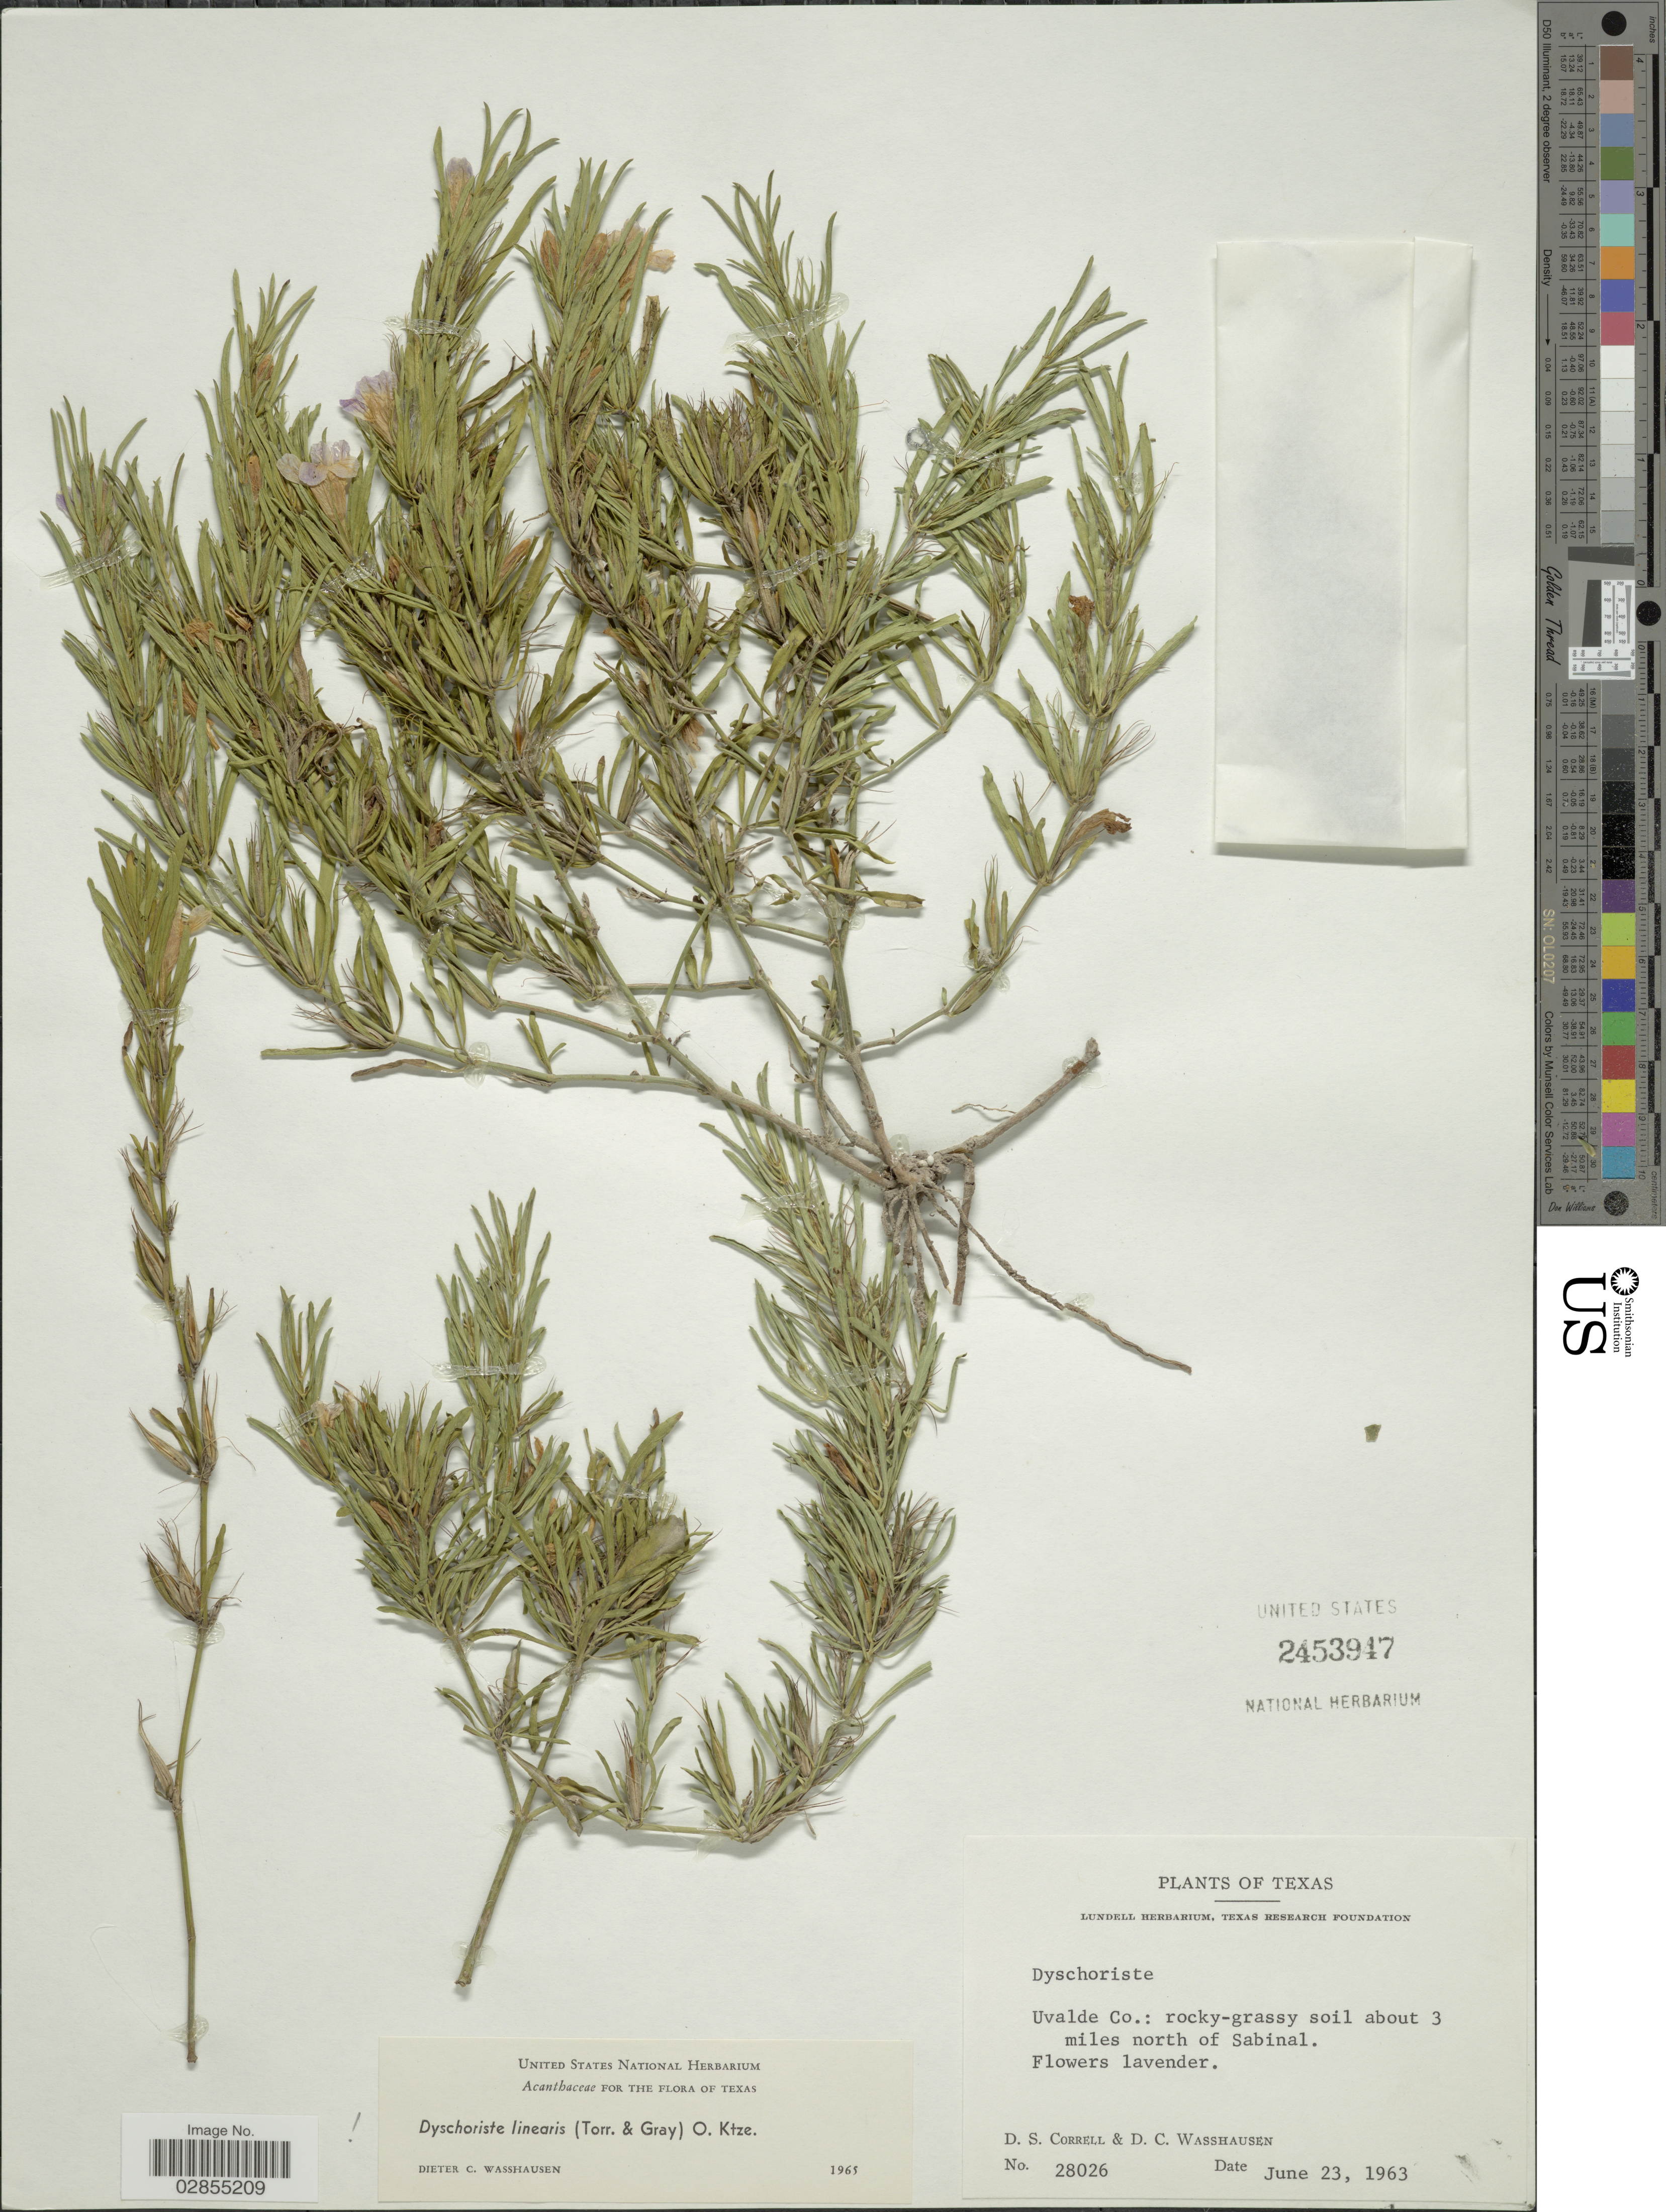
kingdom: Plantae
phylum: Tracheophyta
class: Magnoliopsida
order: Lamiales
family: Acanthaceae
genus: Dyschoriste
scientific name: Dyschoriste linearis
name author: (Torr. & A. Gray) Kuntze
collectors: D. S. Correll & D. C. Wasshausen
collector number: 28026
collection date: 1963-06-23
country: United States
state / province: Texas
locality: Uvalde Co.: rocky-grassy soil about 3 miles north of Sabinal.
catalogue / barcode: US 2453947